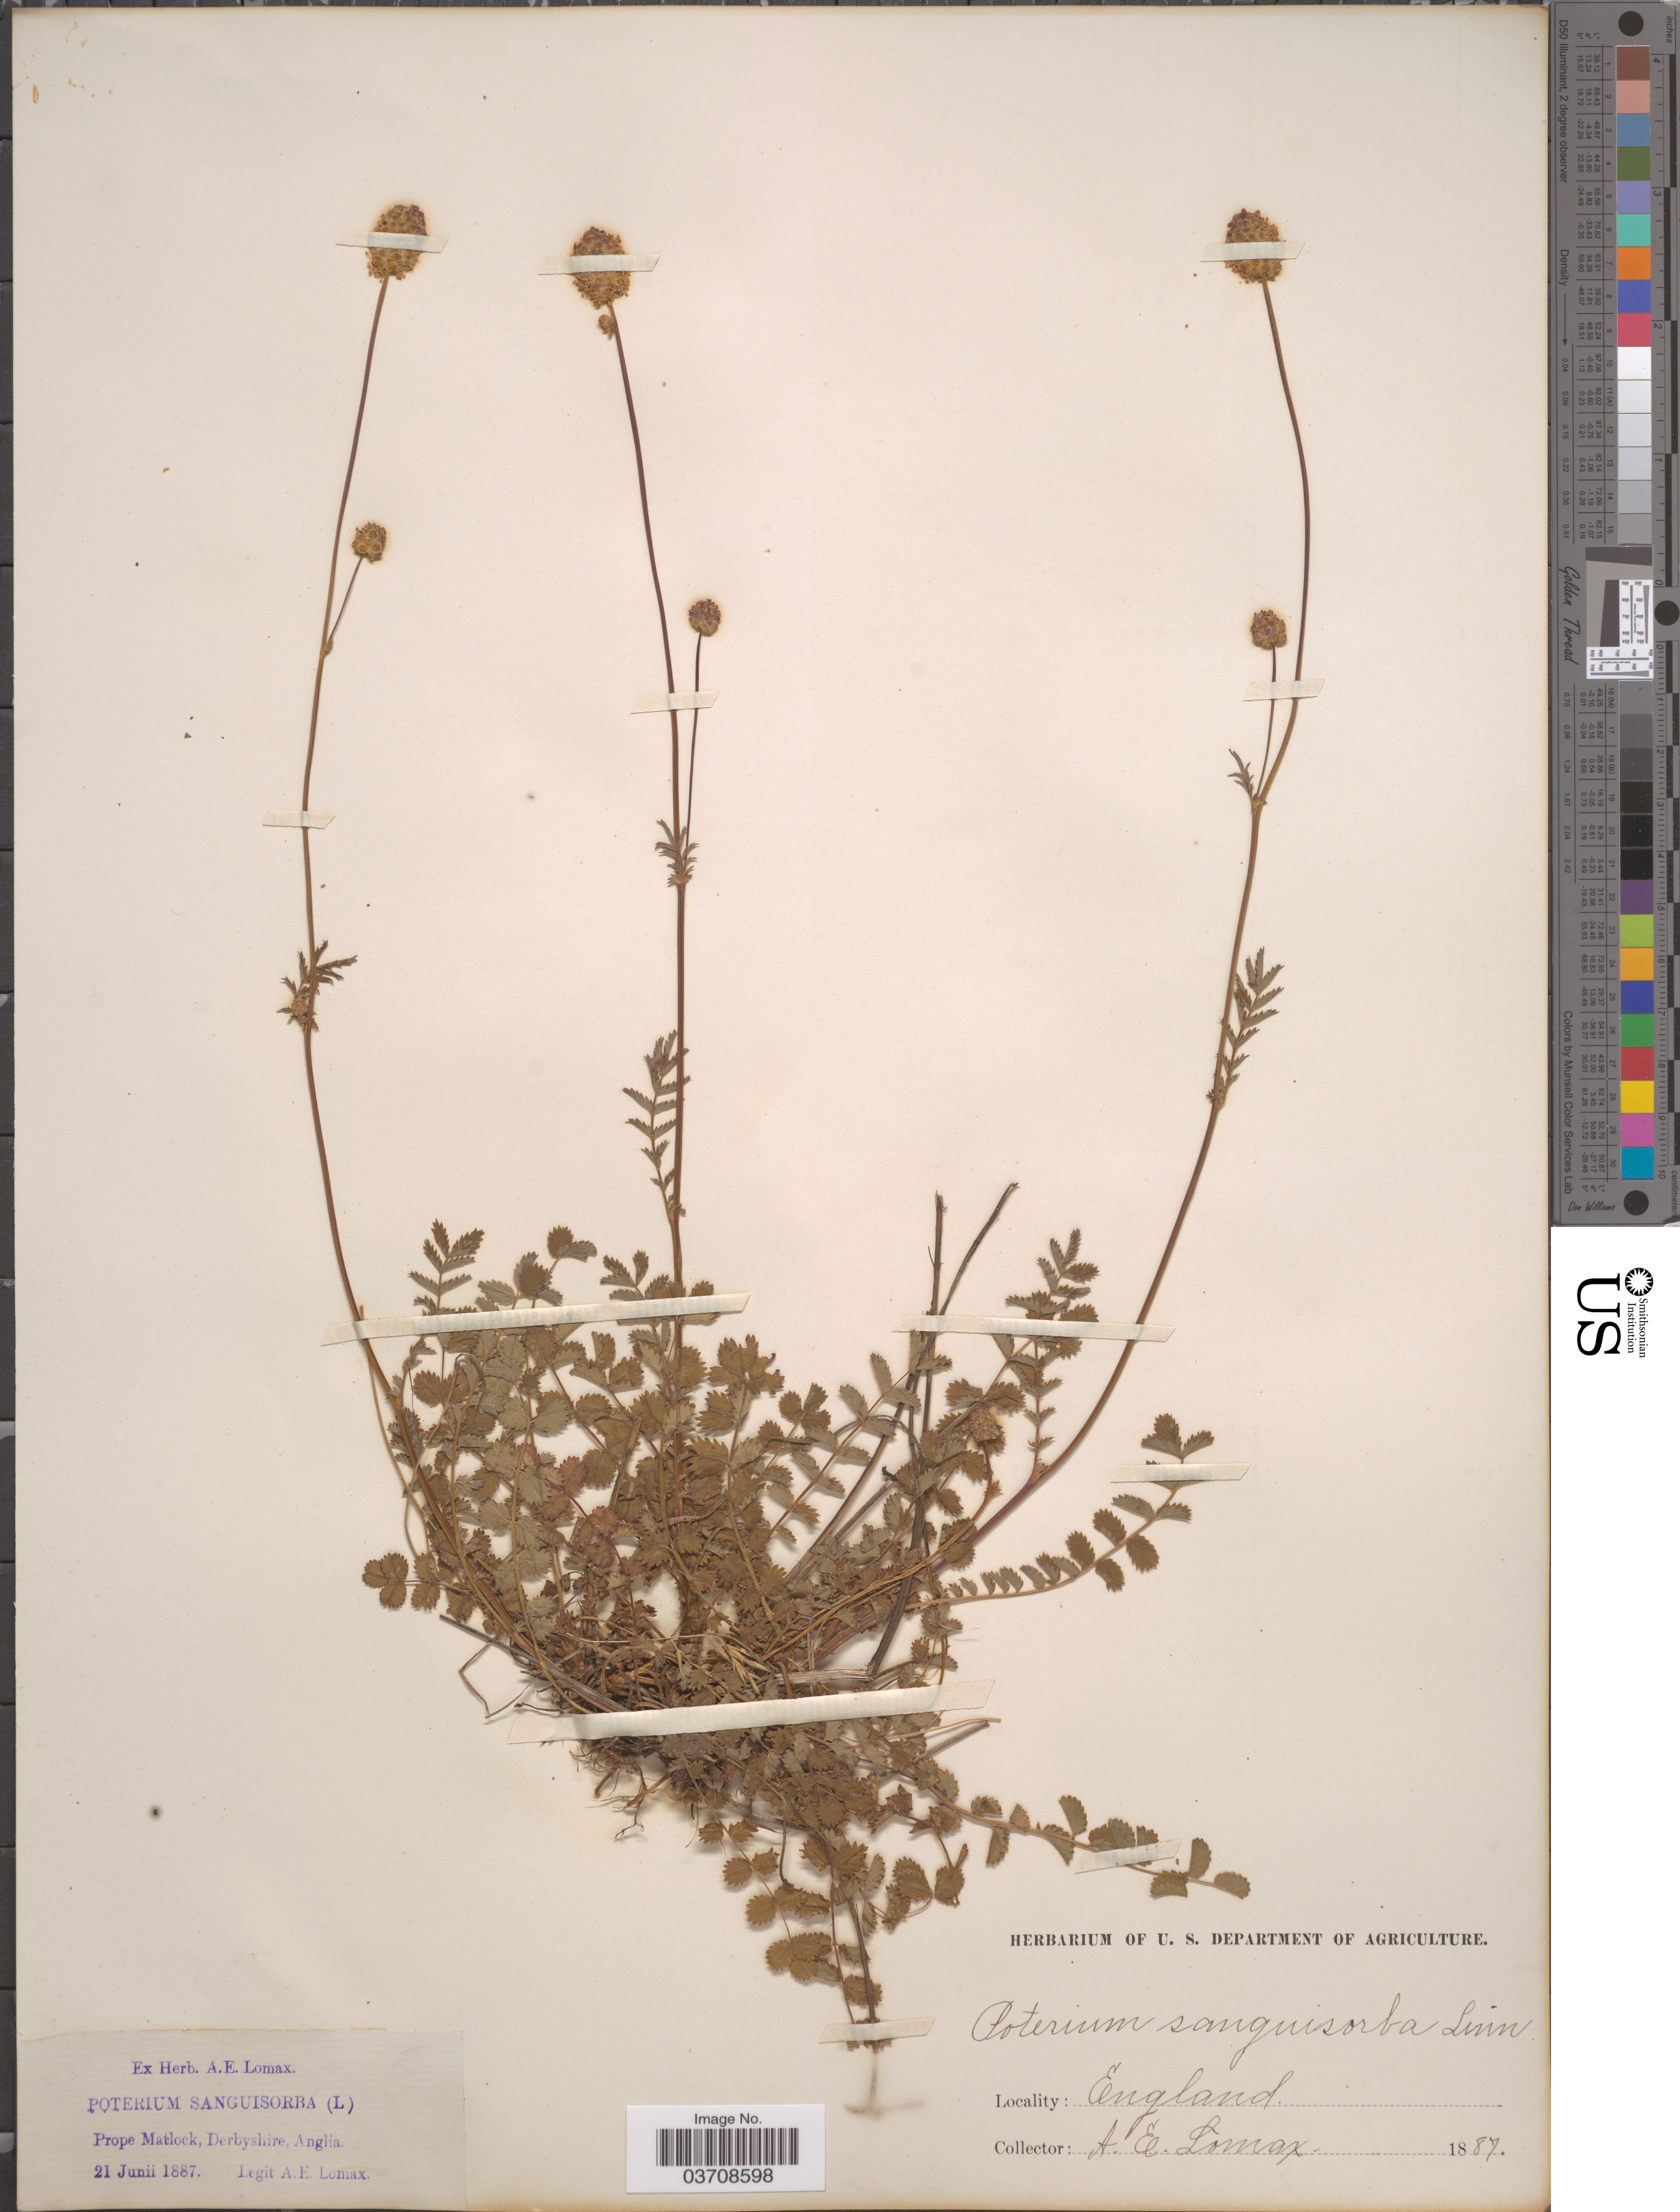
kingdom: Plantae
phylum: Tracheophyta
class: Magnoliopsida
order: Rosales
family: Rosaceae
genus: Sanguisorba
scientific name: Sanguisorba minor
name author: Scop.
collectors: A. Lomax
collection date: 1887-06-21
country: United Kingdom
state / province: England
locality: Prope Matlock, Derbyshire, Anglia.